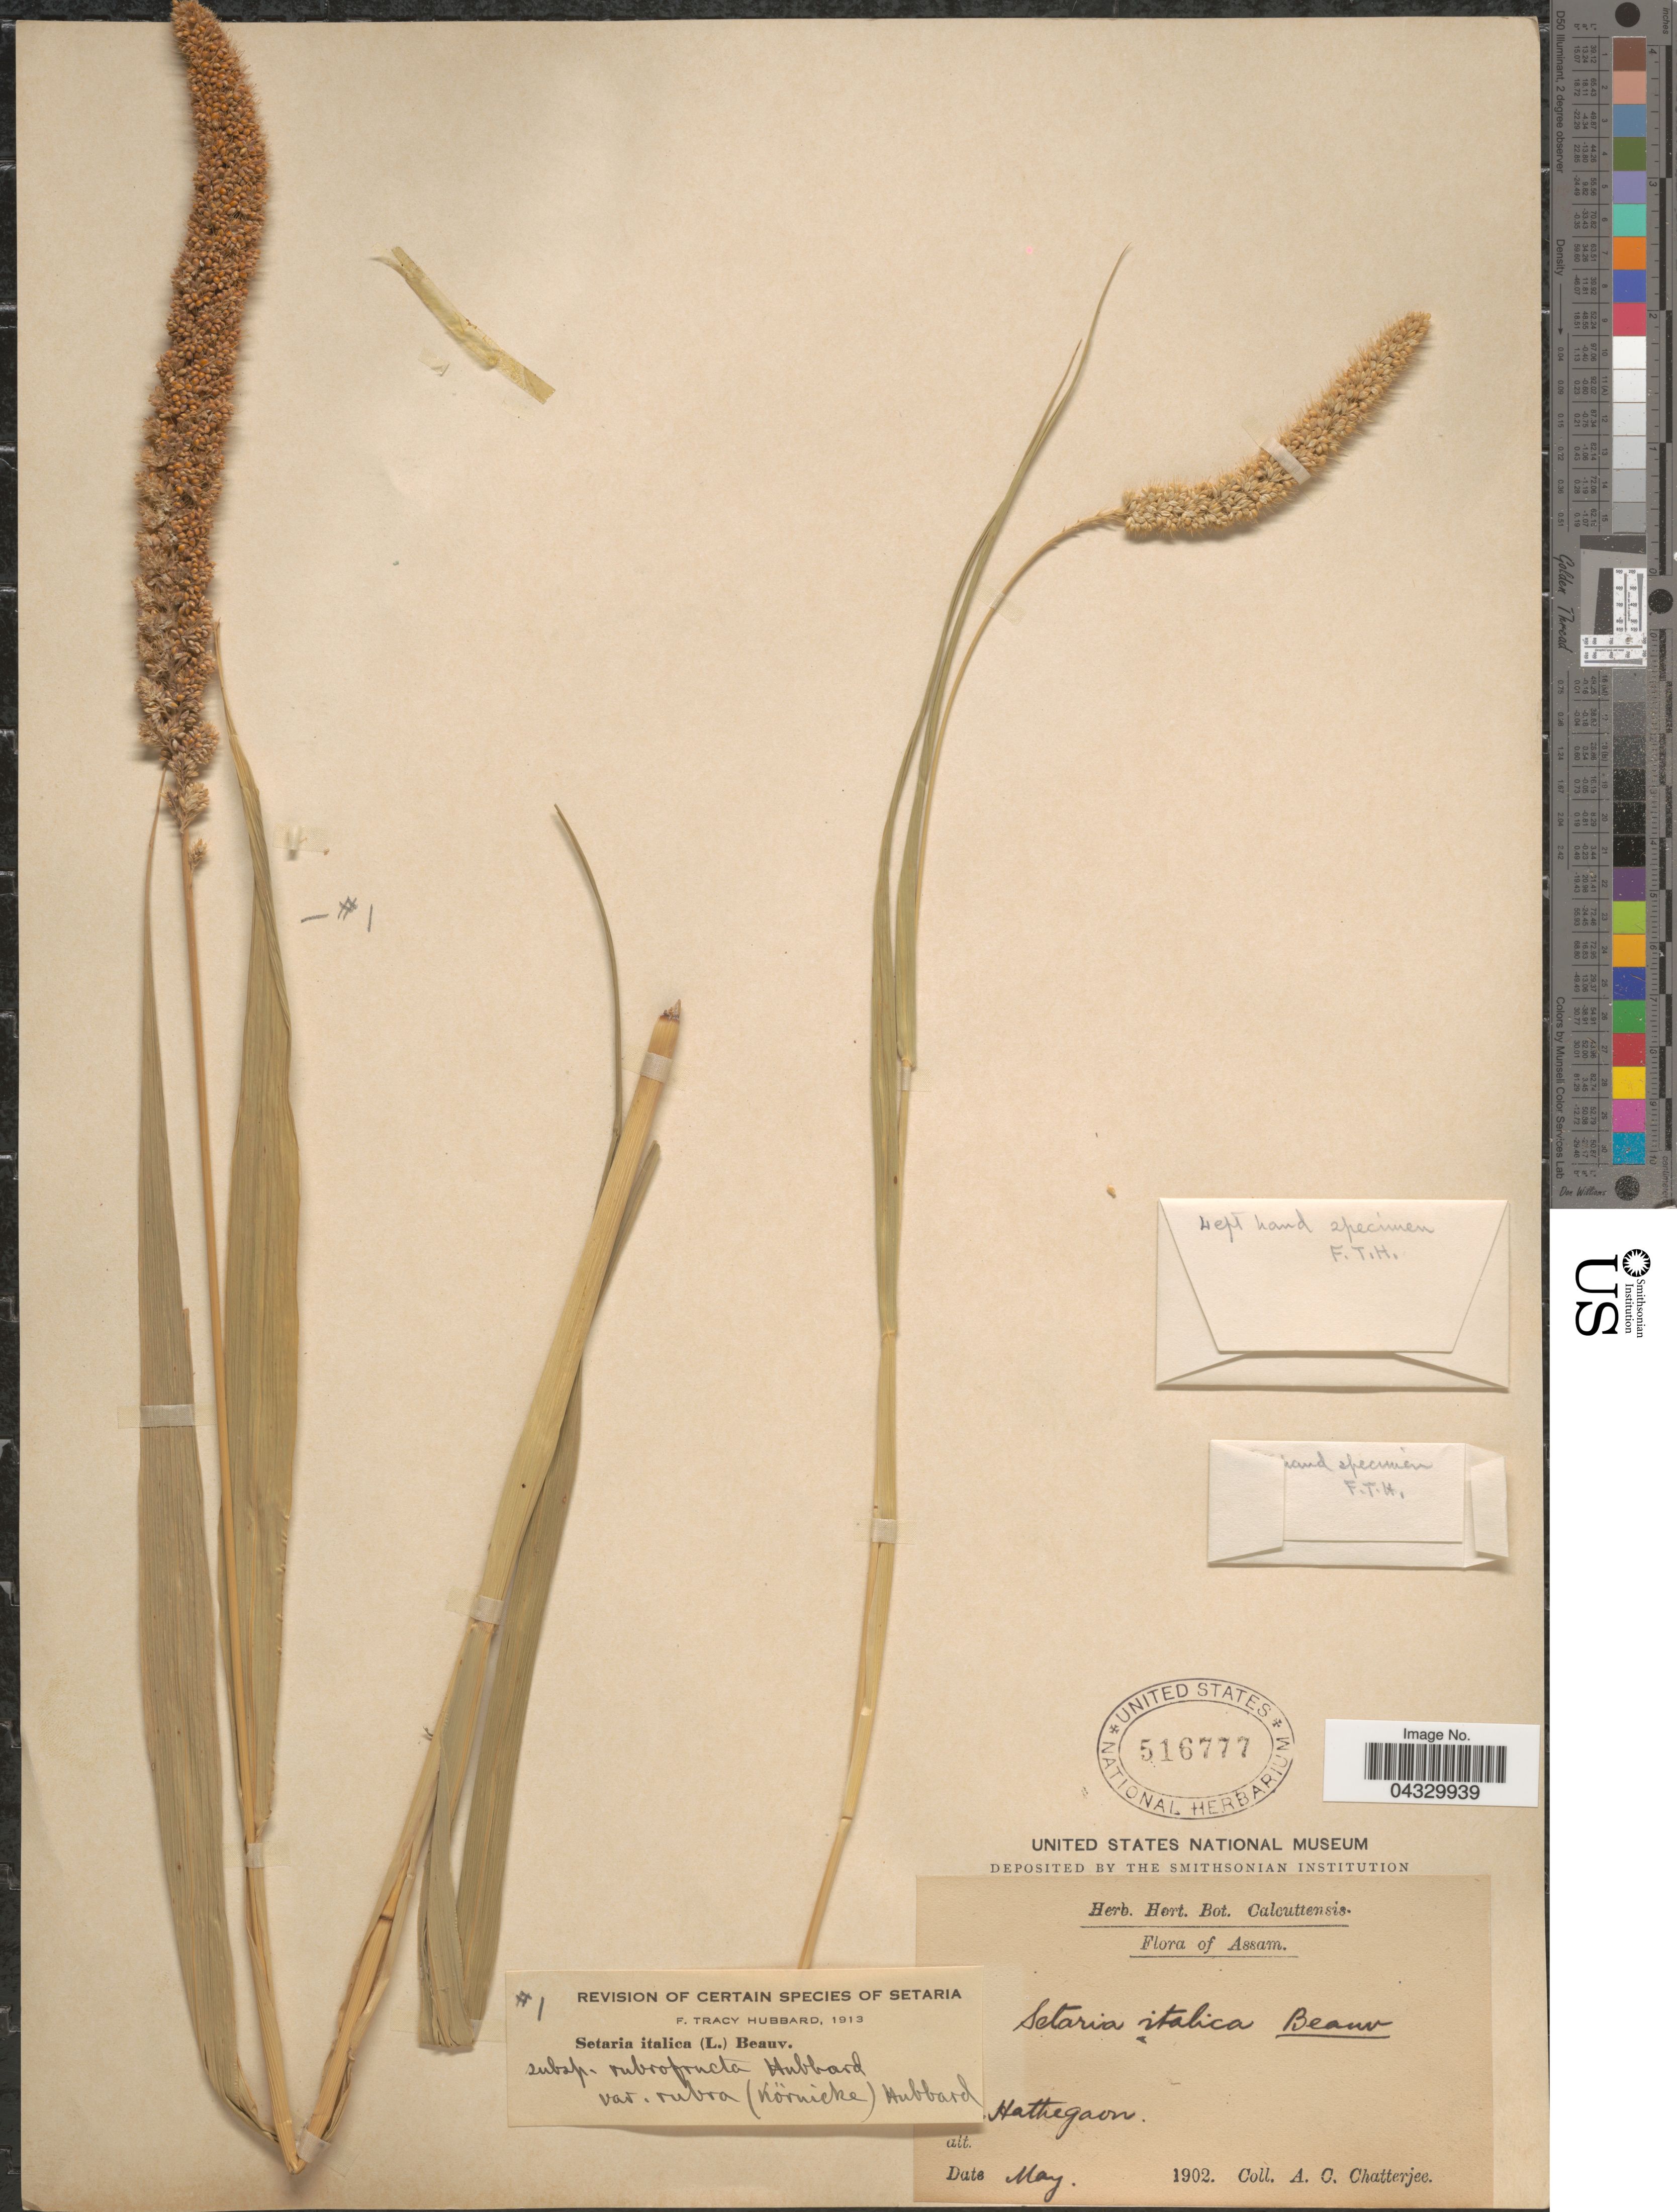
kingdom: Plantae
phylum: Tracheophyta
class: Liliopsida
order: Poales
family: Poaceae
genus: Setaria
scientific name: Setaria italica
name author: (L.) P. Beauv.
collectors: A. Chatterjee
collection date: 1902-05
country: India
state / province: Assam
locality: Hathegaon.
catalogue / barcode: US 516777